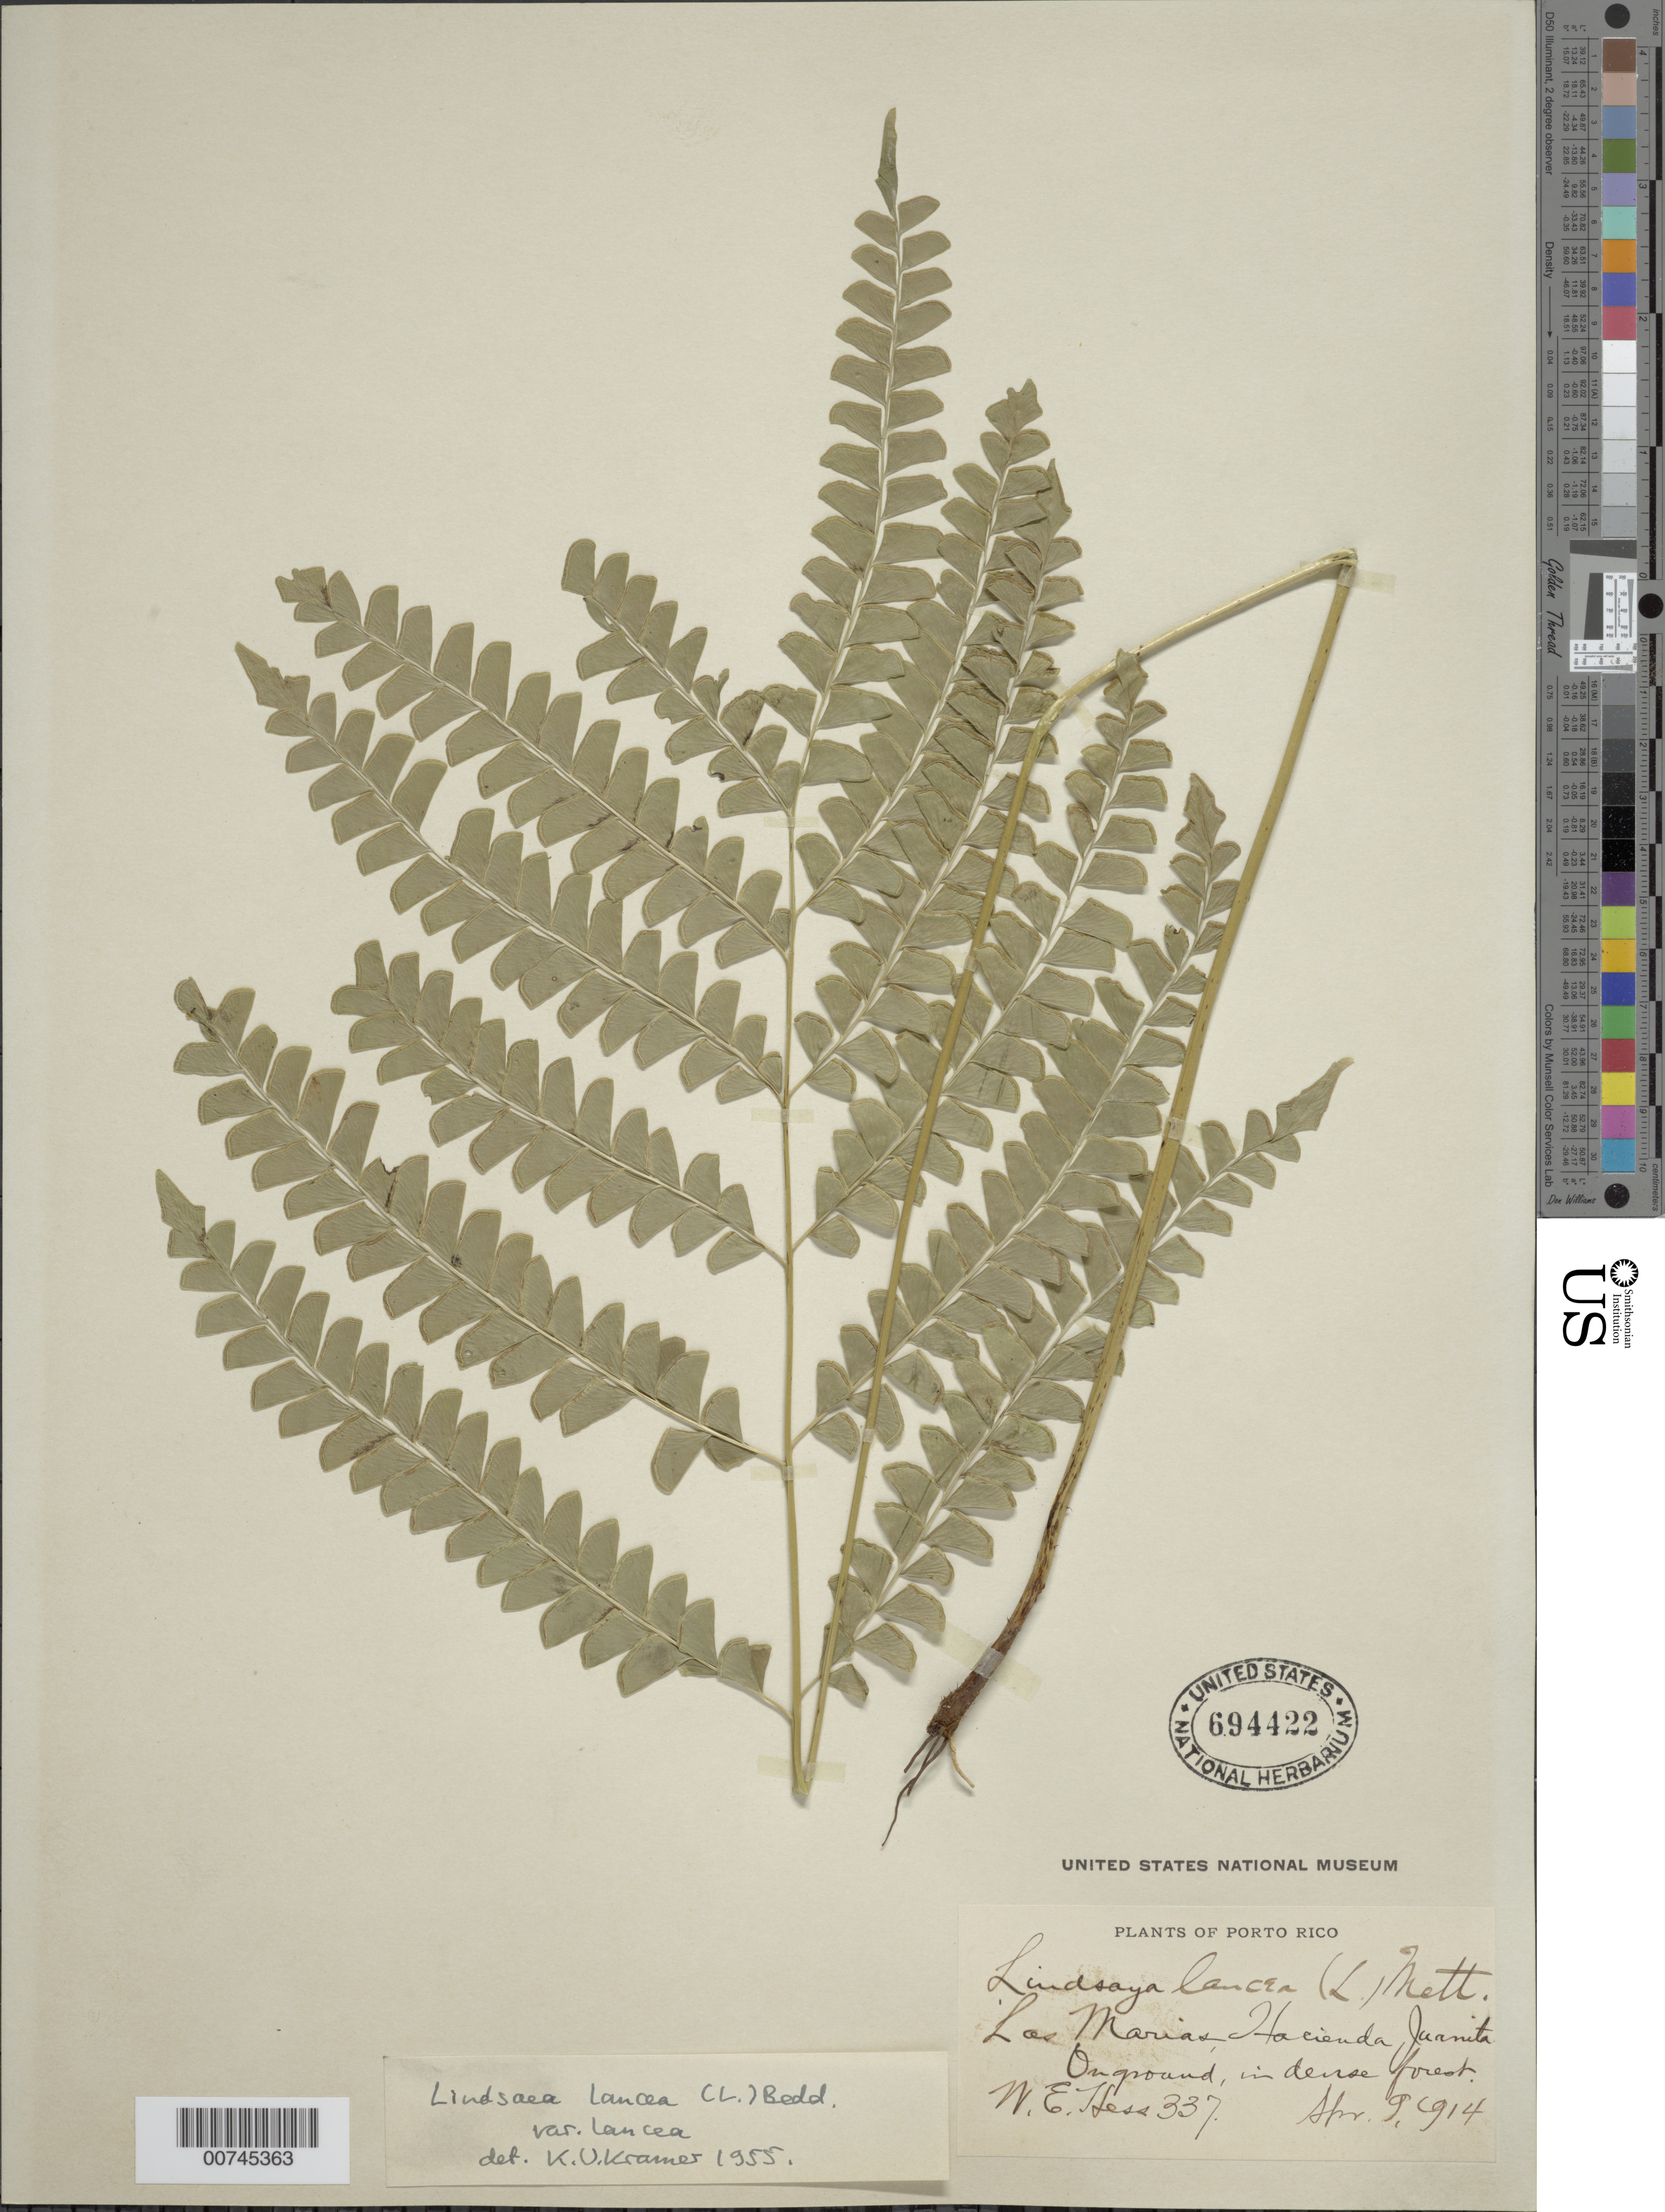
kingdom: Plantae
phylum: Tracheophyta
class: Polypodiopsida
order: Polypodiales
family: Lindsaeaceae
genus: Lindsaea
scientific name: Lindsaea lancea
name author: (L.) Bedd.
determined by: Kramer, K. U.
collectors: W. Hess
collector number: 337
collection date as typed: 09 Apr 1914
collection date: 1914-04-09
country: Puerto Rico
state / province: Las Marías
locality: Las Marías Hacienda Jurnita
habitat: On ground in dense forest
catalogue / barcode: US 694422